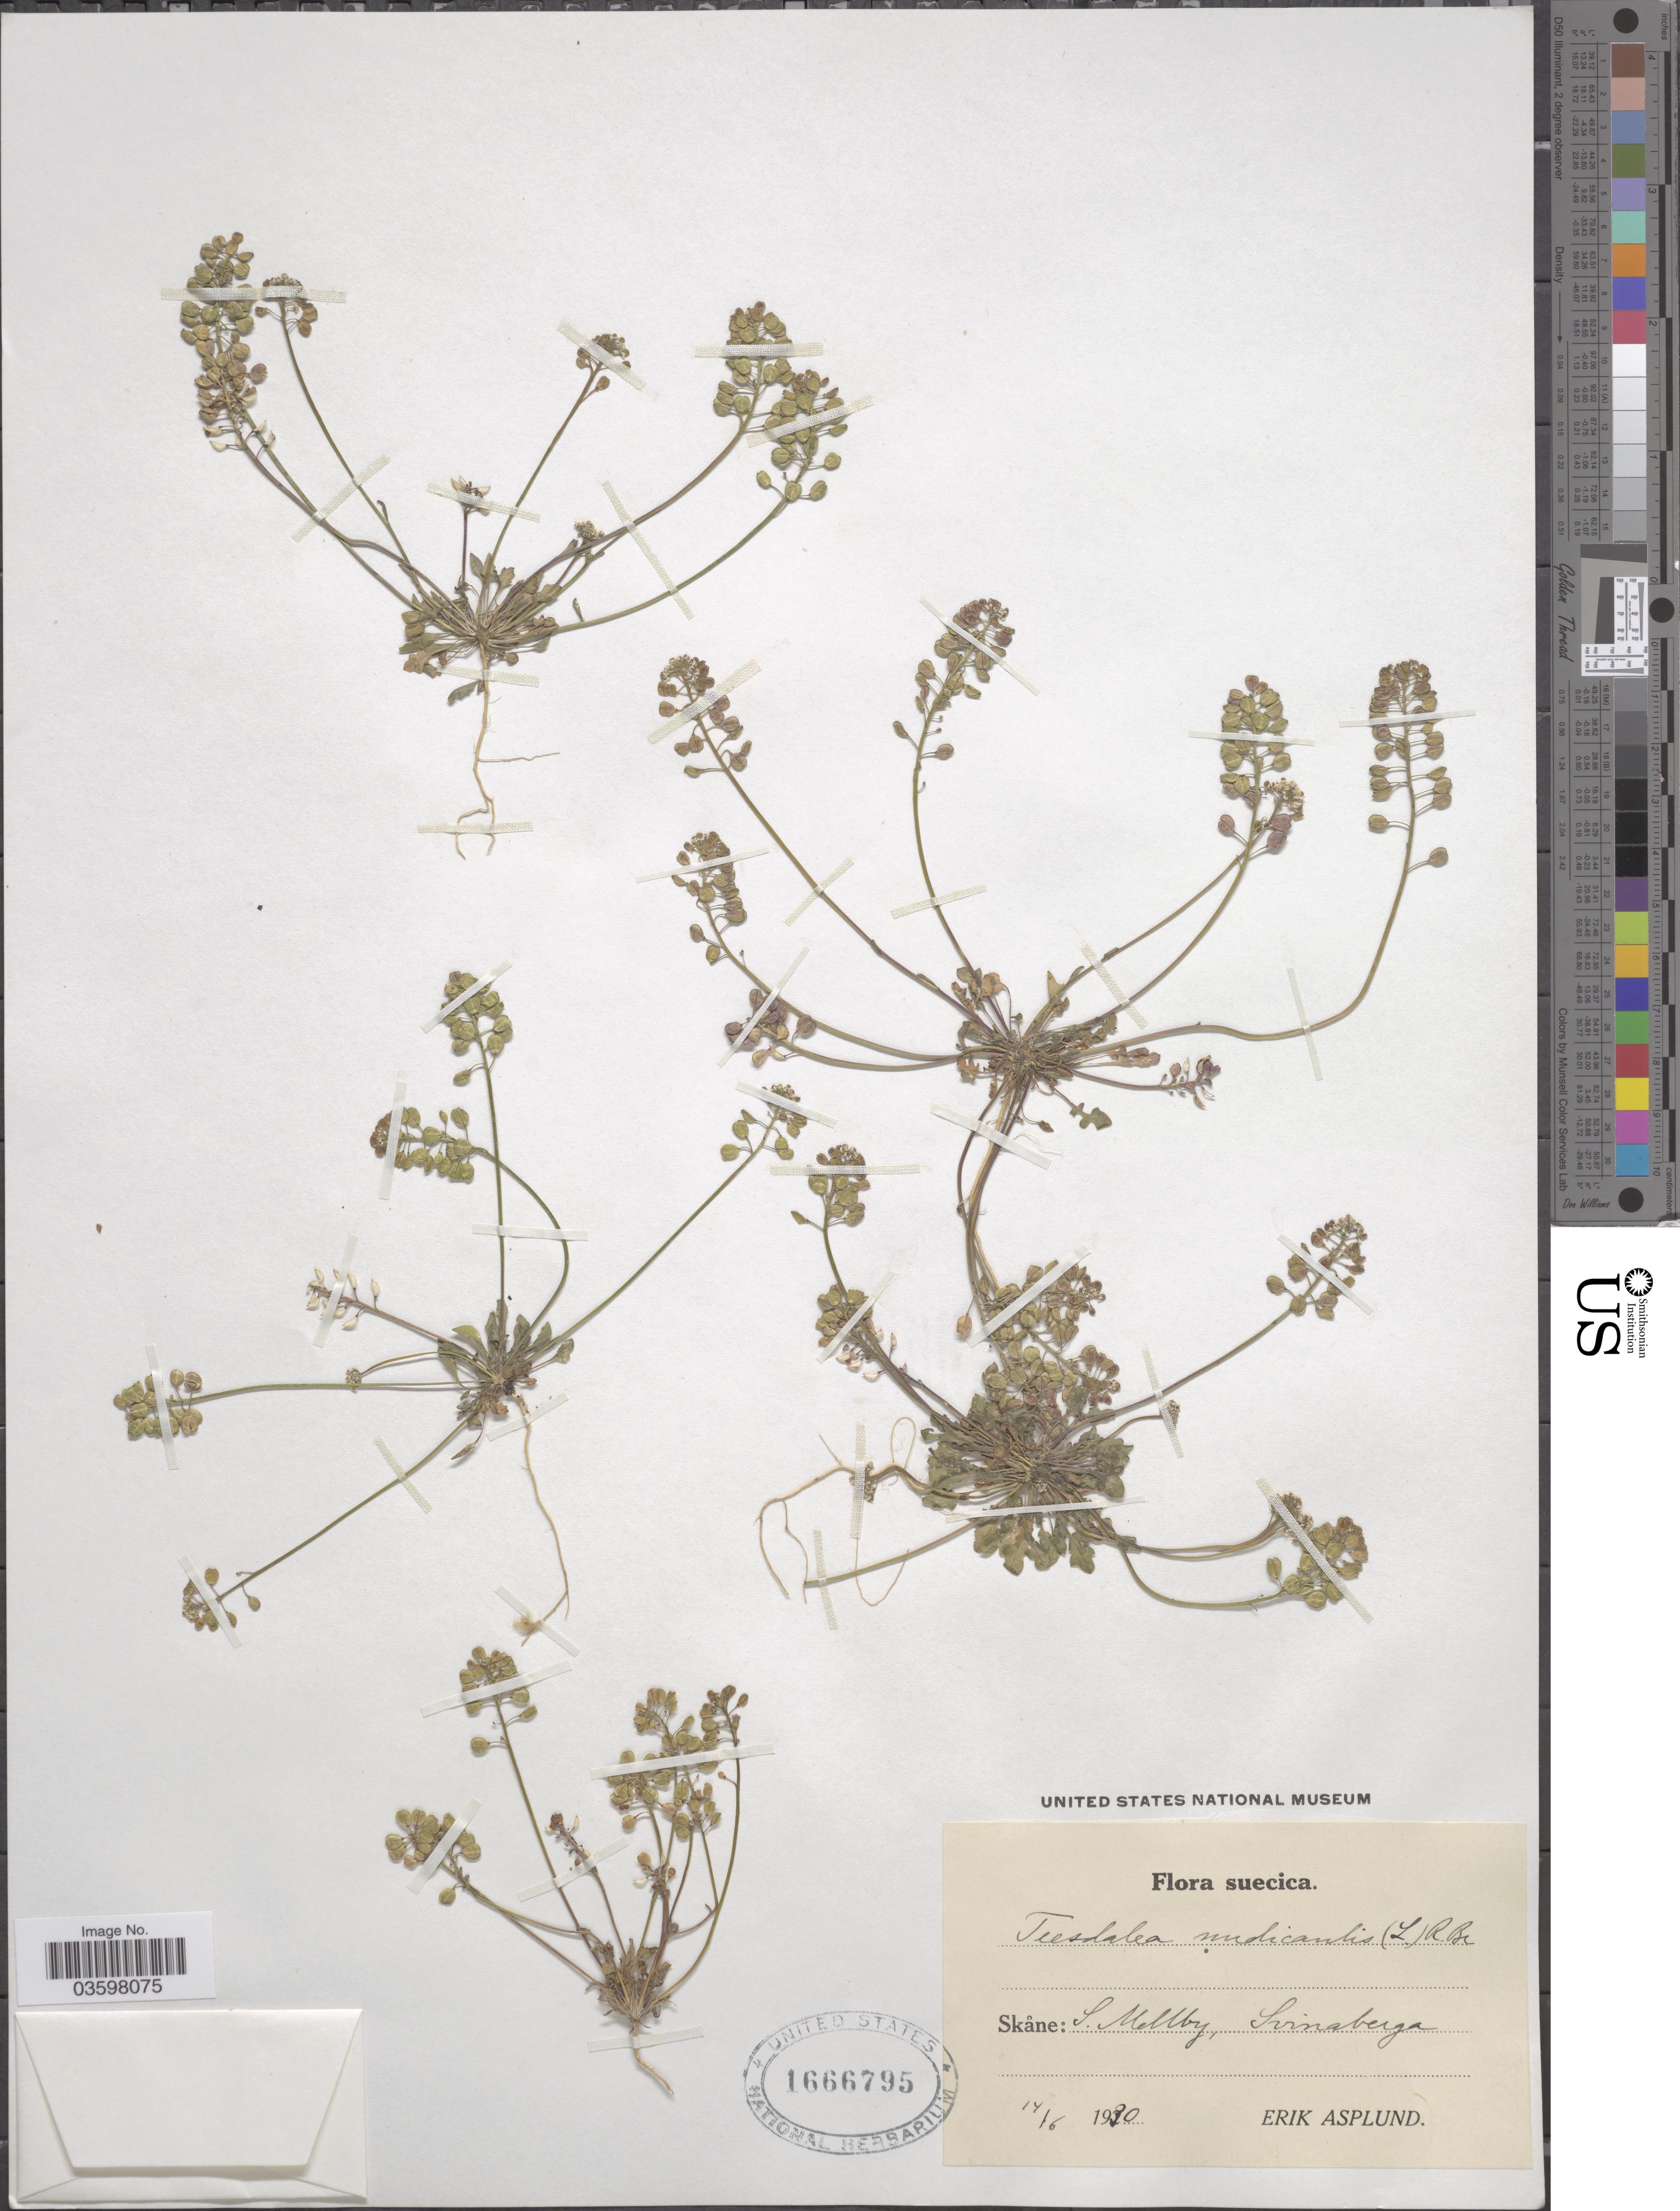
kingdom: Plantae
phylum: Tracheophyta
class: Magnoliopsida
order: Brassicales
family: Brassicaceae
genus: Teesdalia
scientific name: Teesdalia nudicaulis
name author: (L.) W.T. Aiton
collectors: E. Asplund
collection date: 1930-06-14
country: Sweden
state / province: Skåne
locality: Suecica. Skåne: S. Mellby, Svinaberga.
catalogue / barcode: US 1666795